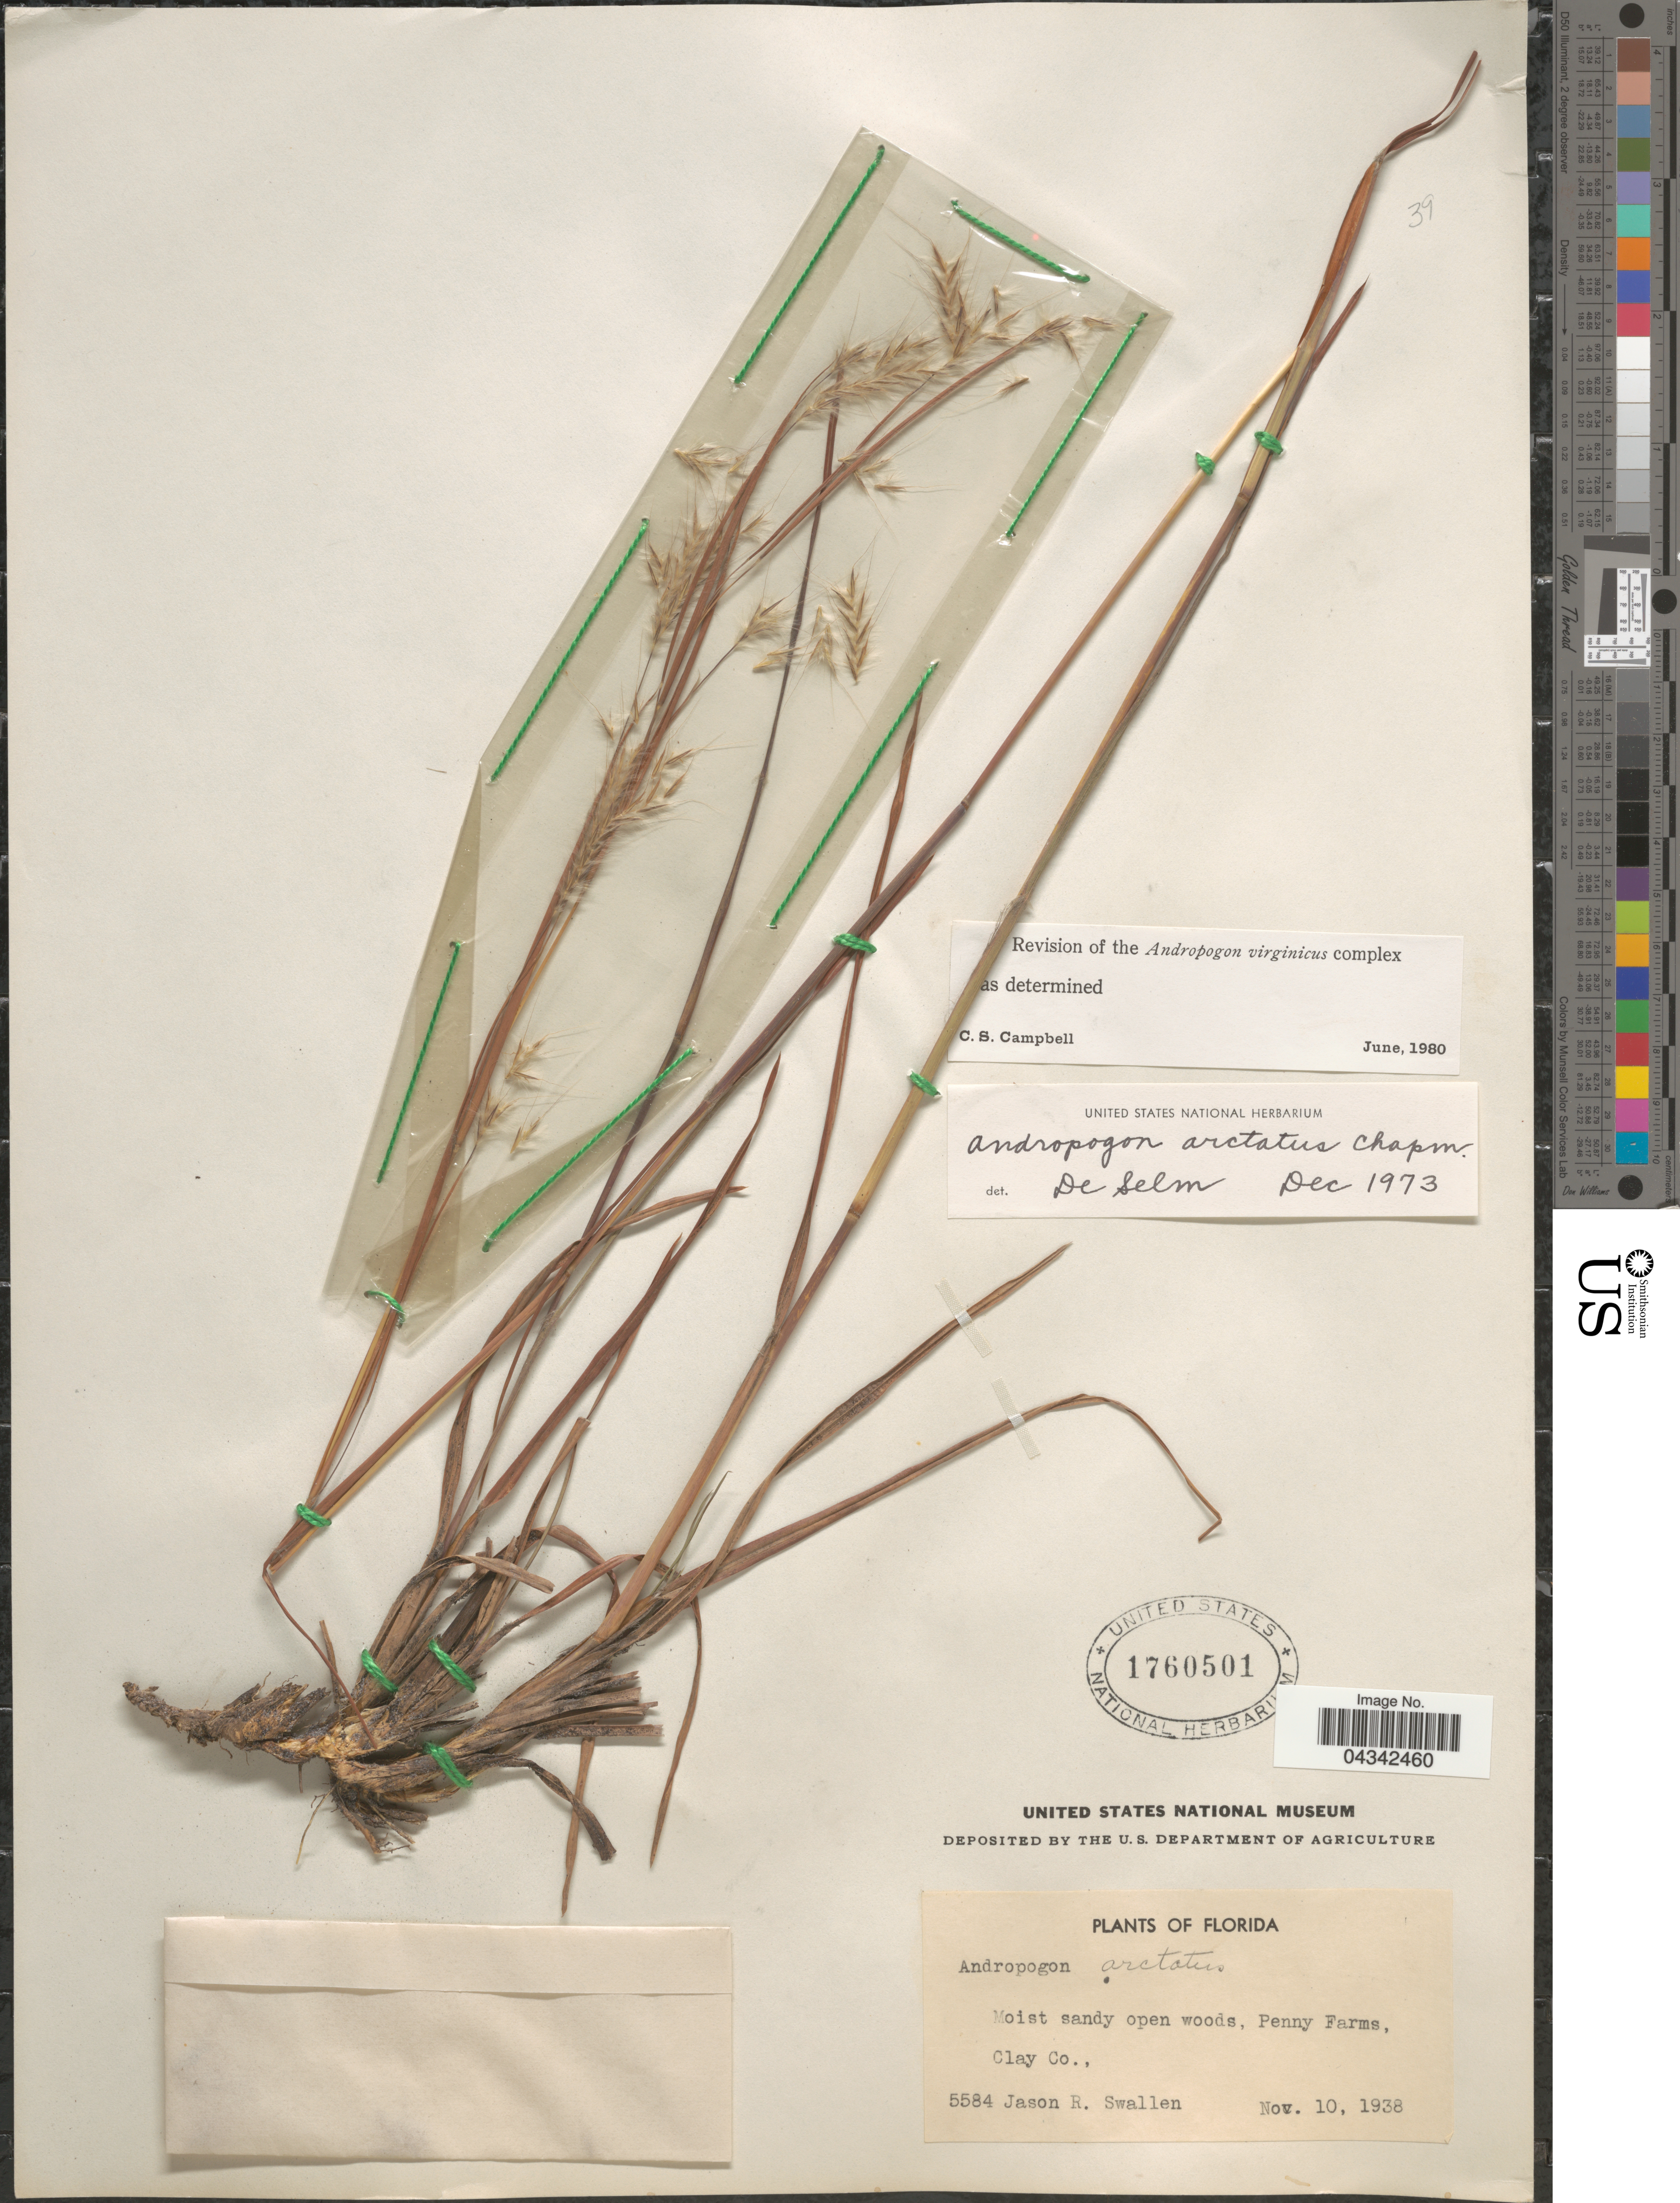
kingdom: Plantae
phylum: Tracheophyta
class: Liliopsida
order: Poales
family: Poaceae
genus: Andropogon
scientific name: Andropogon arctatus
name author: Chapm.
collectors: J. R. Swallen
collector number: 5584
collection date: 1938-11-10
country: United States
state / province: Florida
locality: Penny Farms, Clay Co.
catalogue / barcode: US 1760501